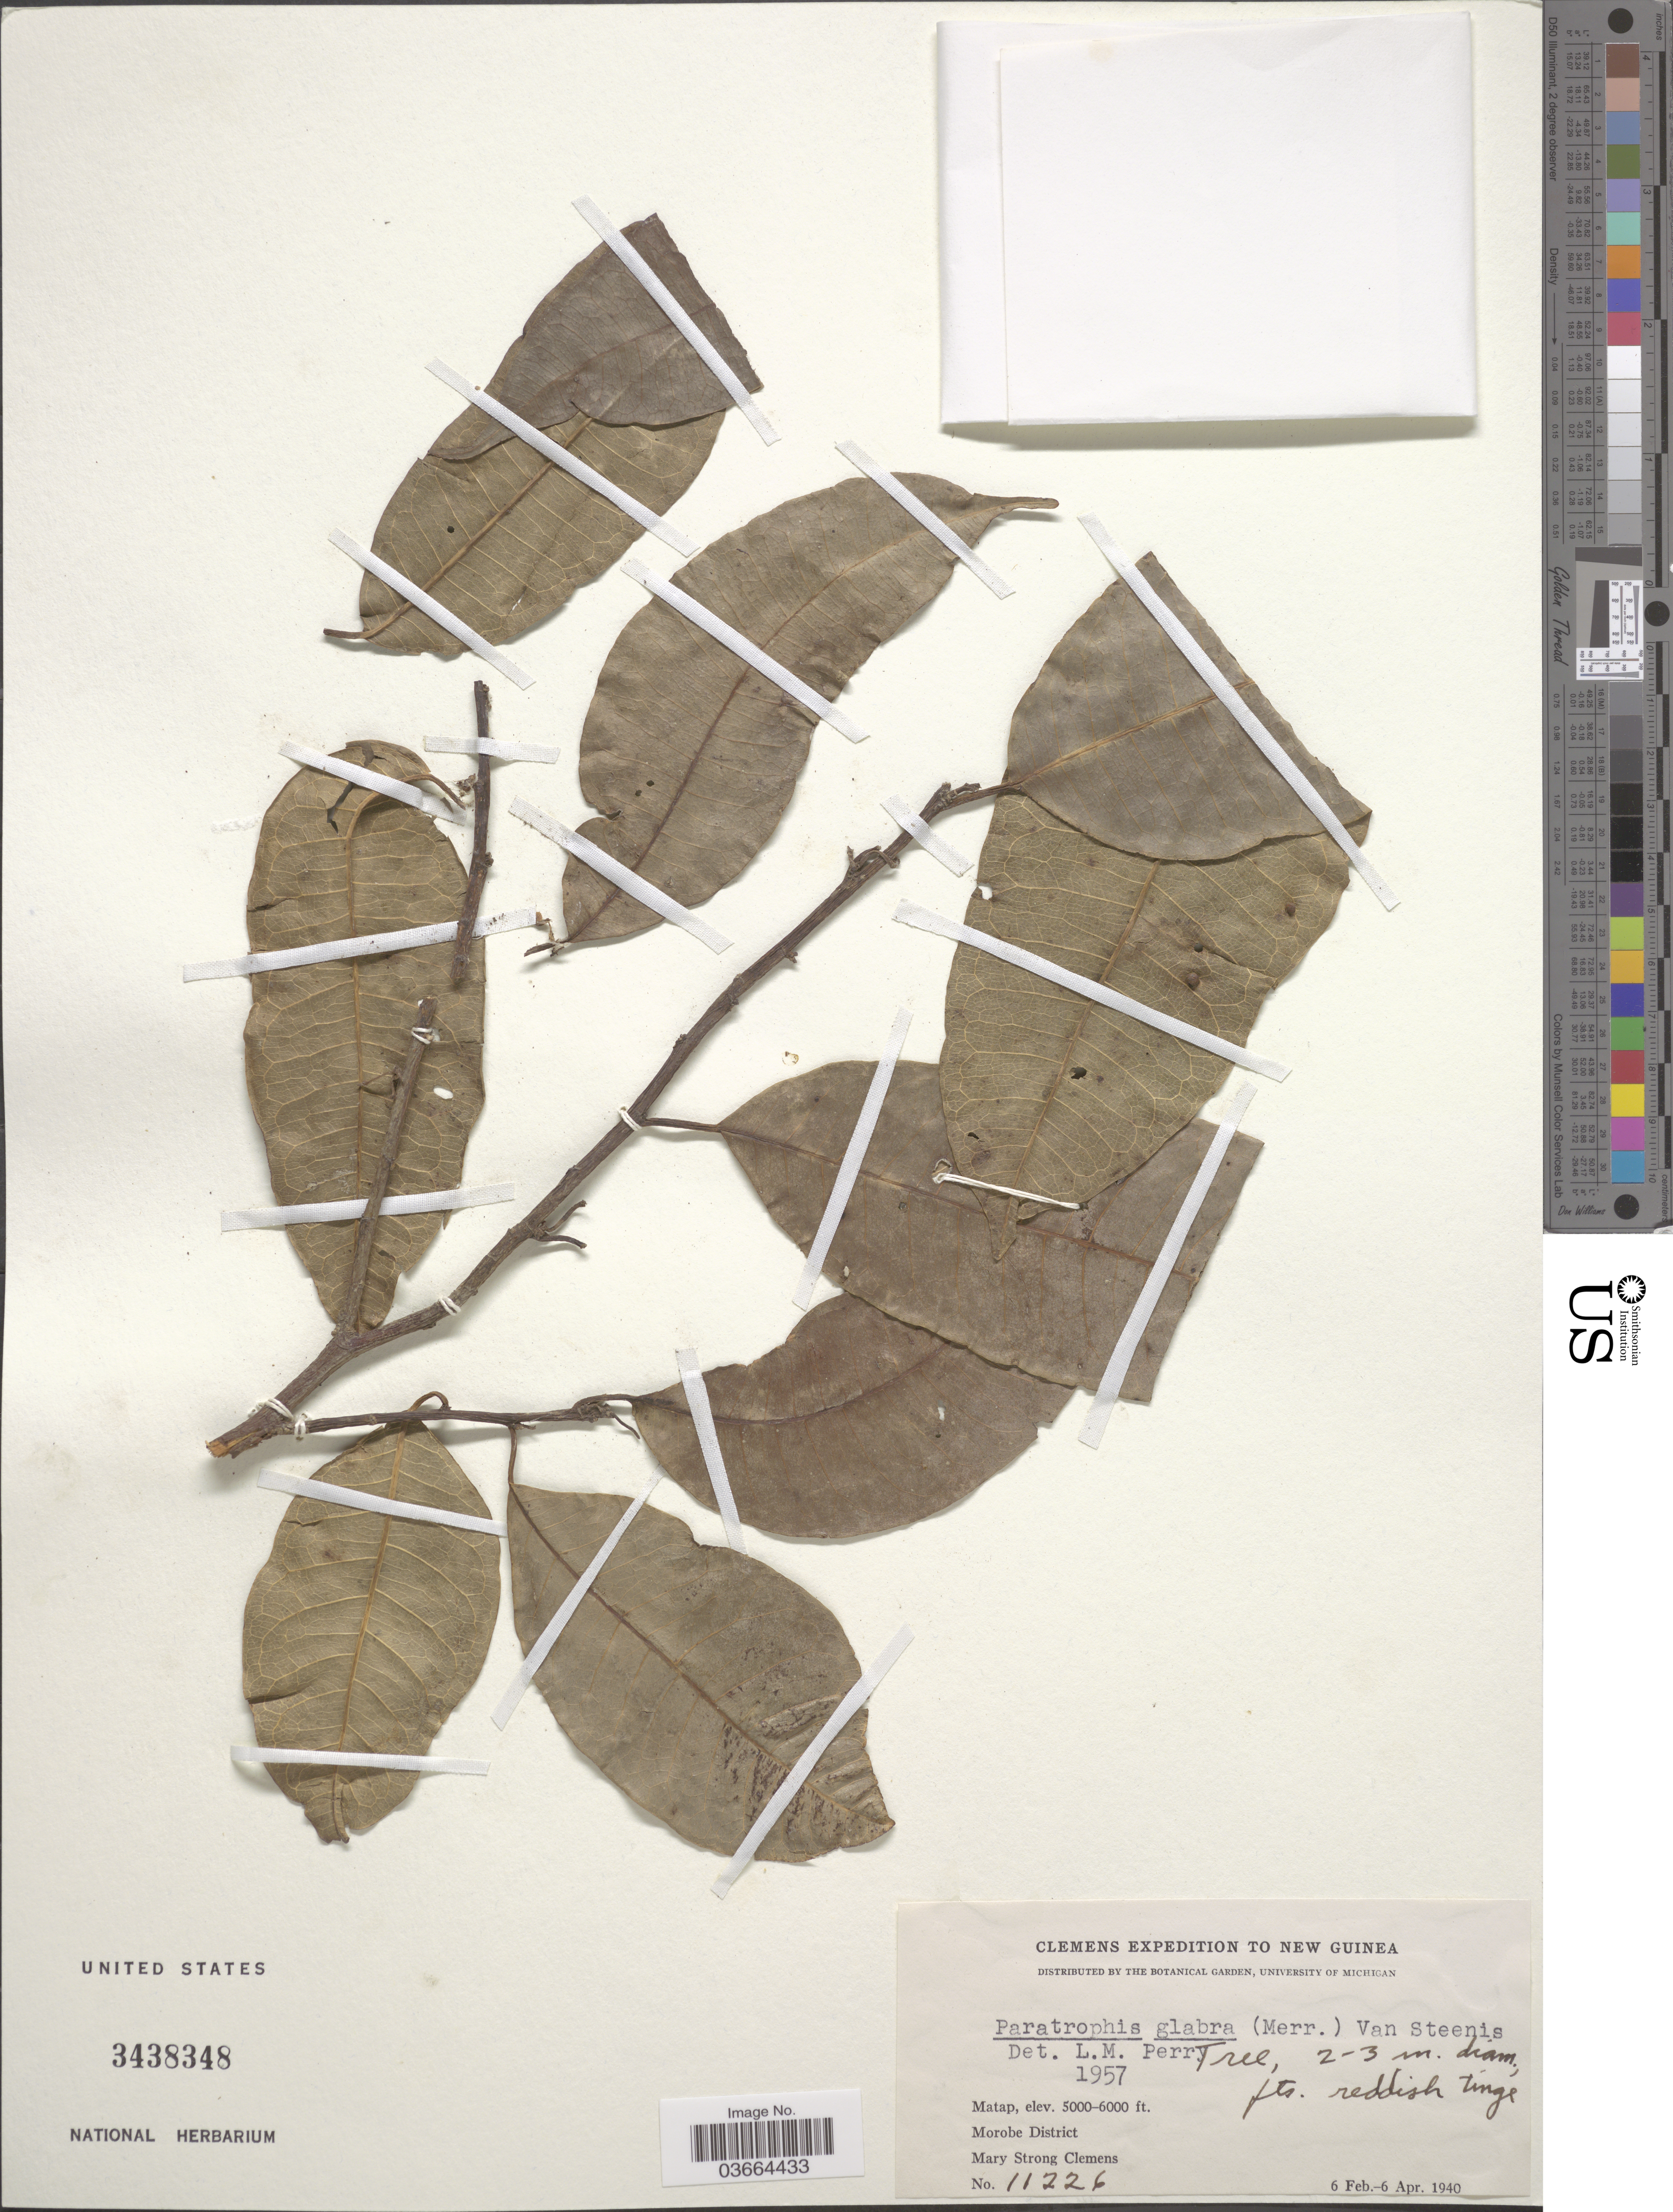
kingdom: Plantae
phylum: Tracheophyta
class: Magnoliopsida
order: Rosales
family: Moraceae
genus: Paratrophis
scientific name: Paratrophis glabra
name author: (Merr.) Steenis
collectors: M. S. Clemens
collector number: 11226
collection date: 1940-02-06/1940-04-06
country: Papua New Guinea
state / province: Morobe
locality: New Guinea. Matap, Morobe District.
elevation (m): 1524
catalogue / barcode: US 3438348